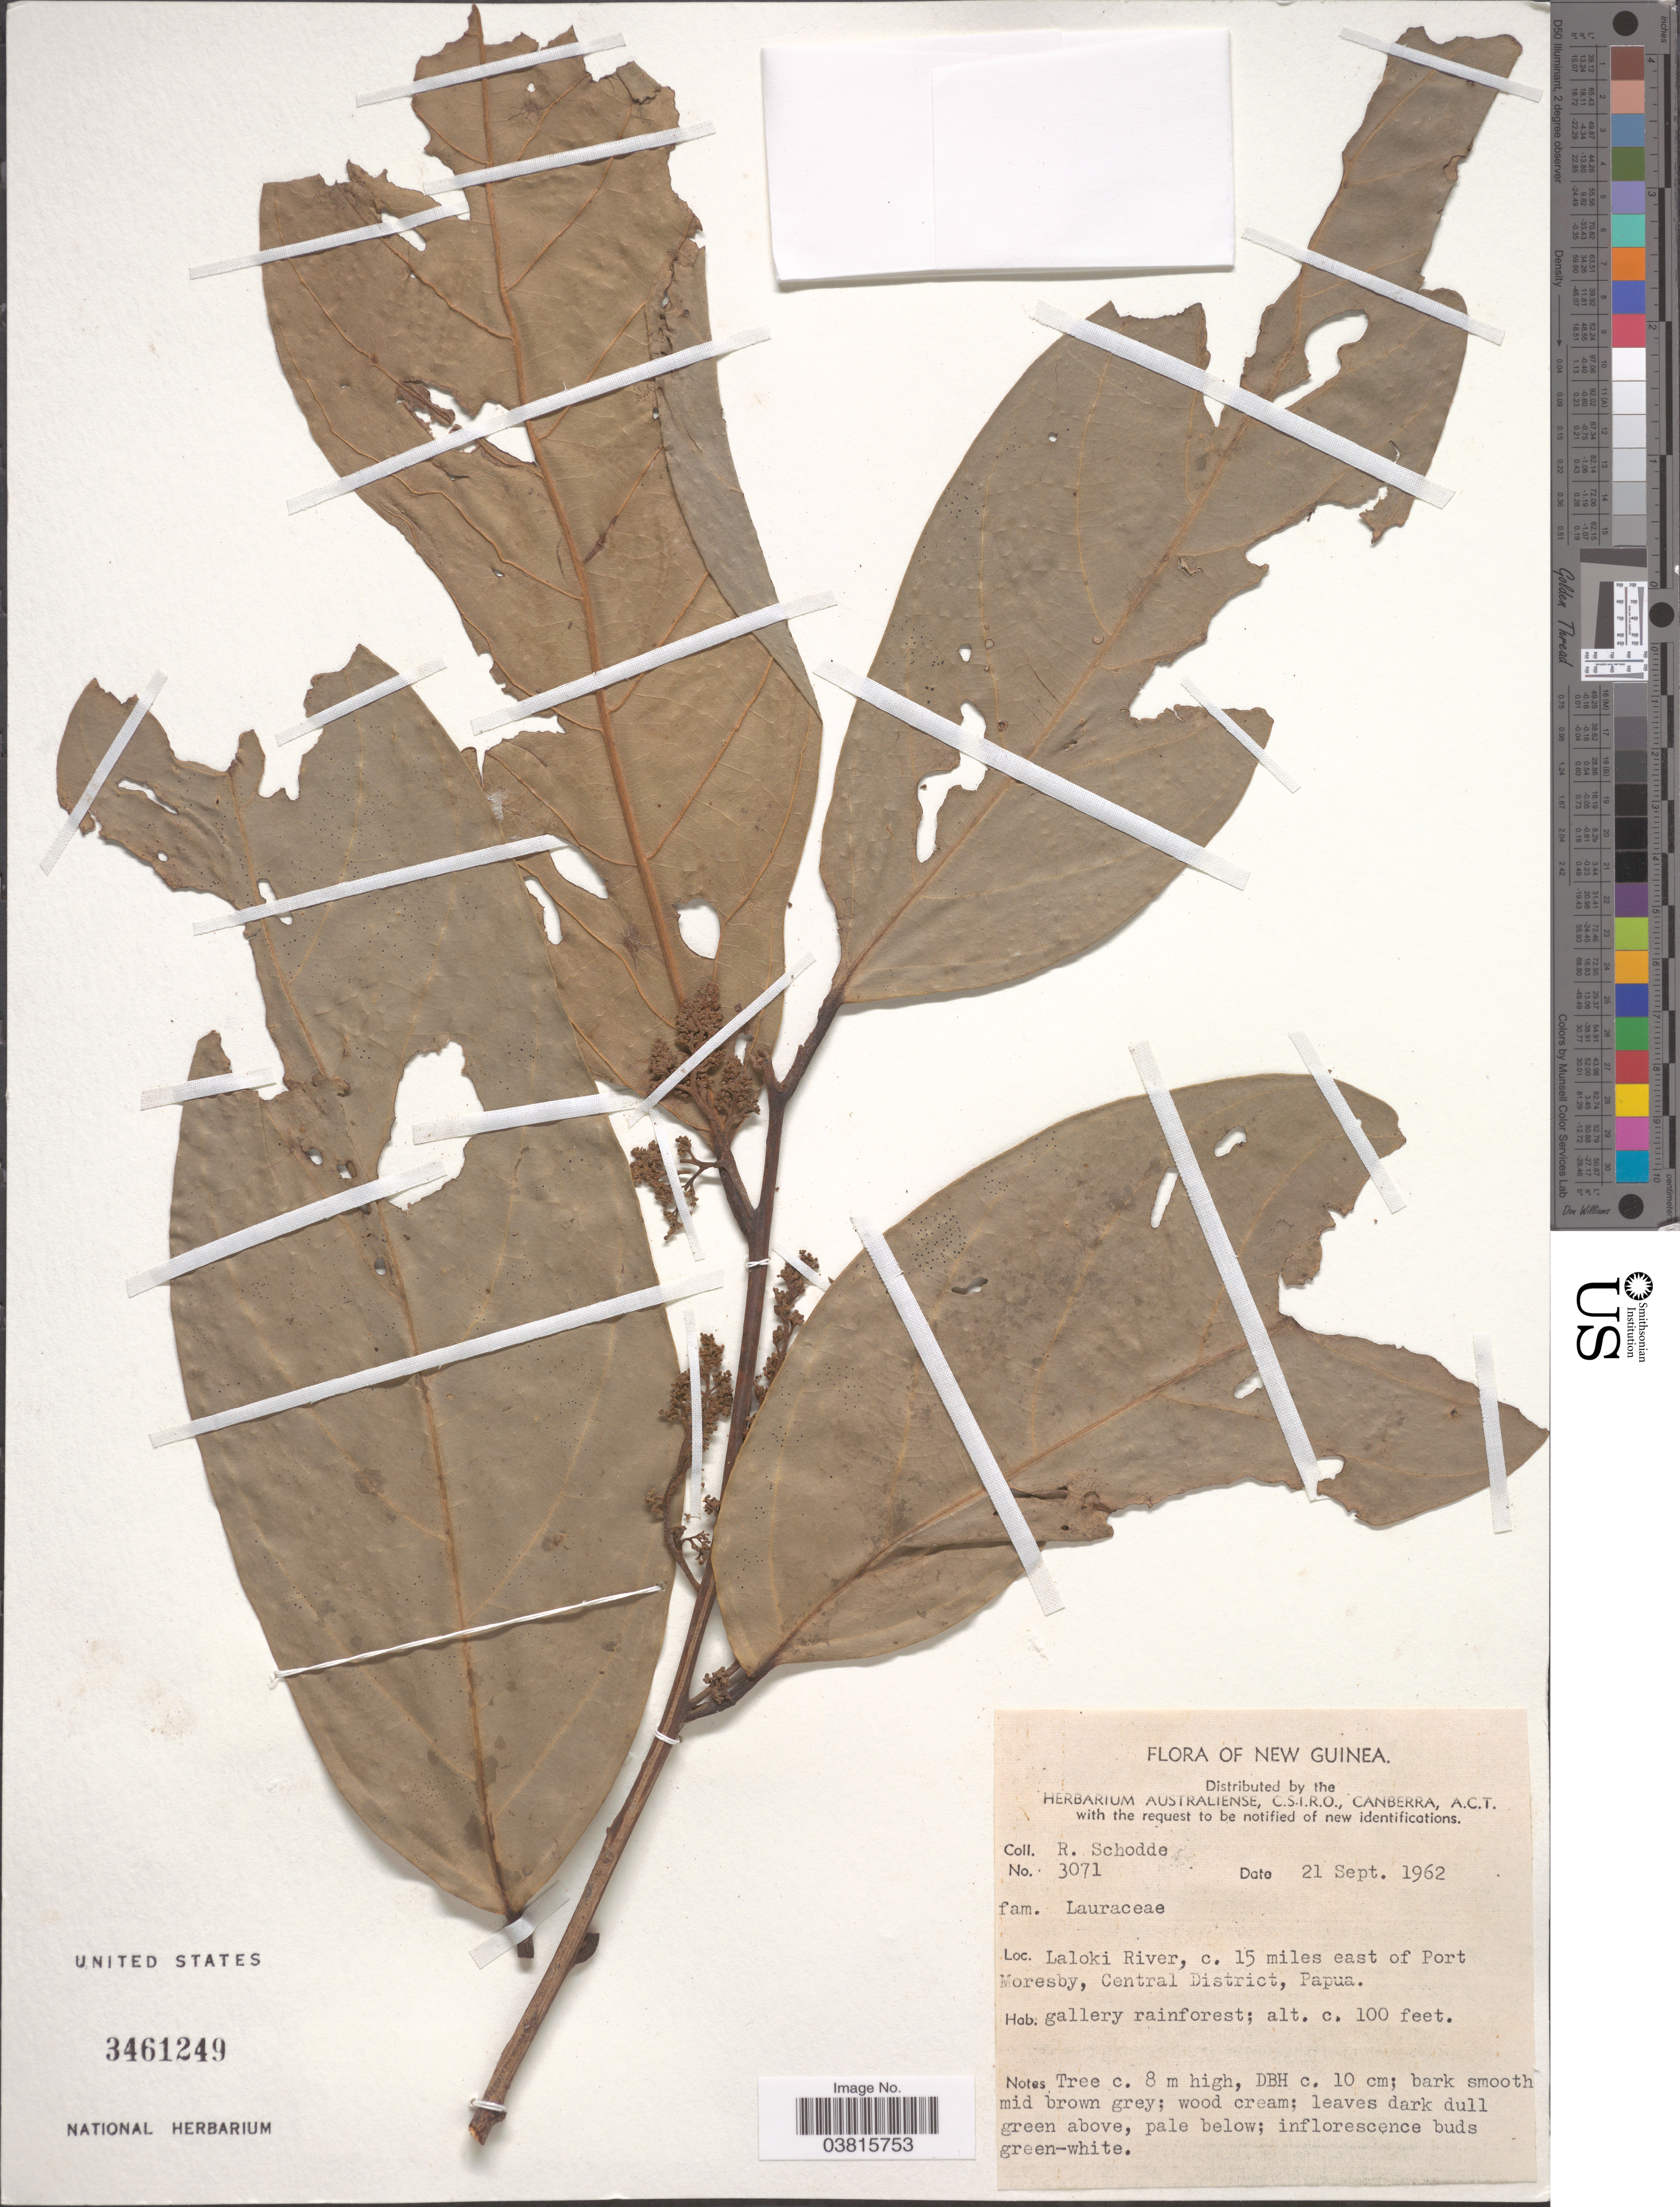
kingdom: Plantae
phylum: Tracheophyta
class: Magnoliopsida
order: Laurales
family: Lauraceae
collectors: R. Schodde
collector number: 3071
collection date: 1962-09-21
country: Papua New Guinea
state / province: Central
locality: New Guinea. Laloki River, c. 15 miles east of Port Moresby, Central District, Papua. Gallery rainforest.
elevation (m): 30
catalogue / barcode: US 3461249